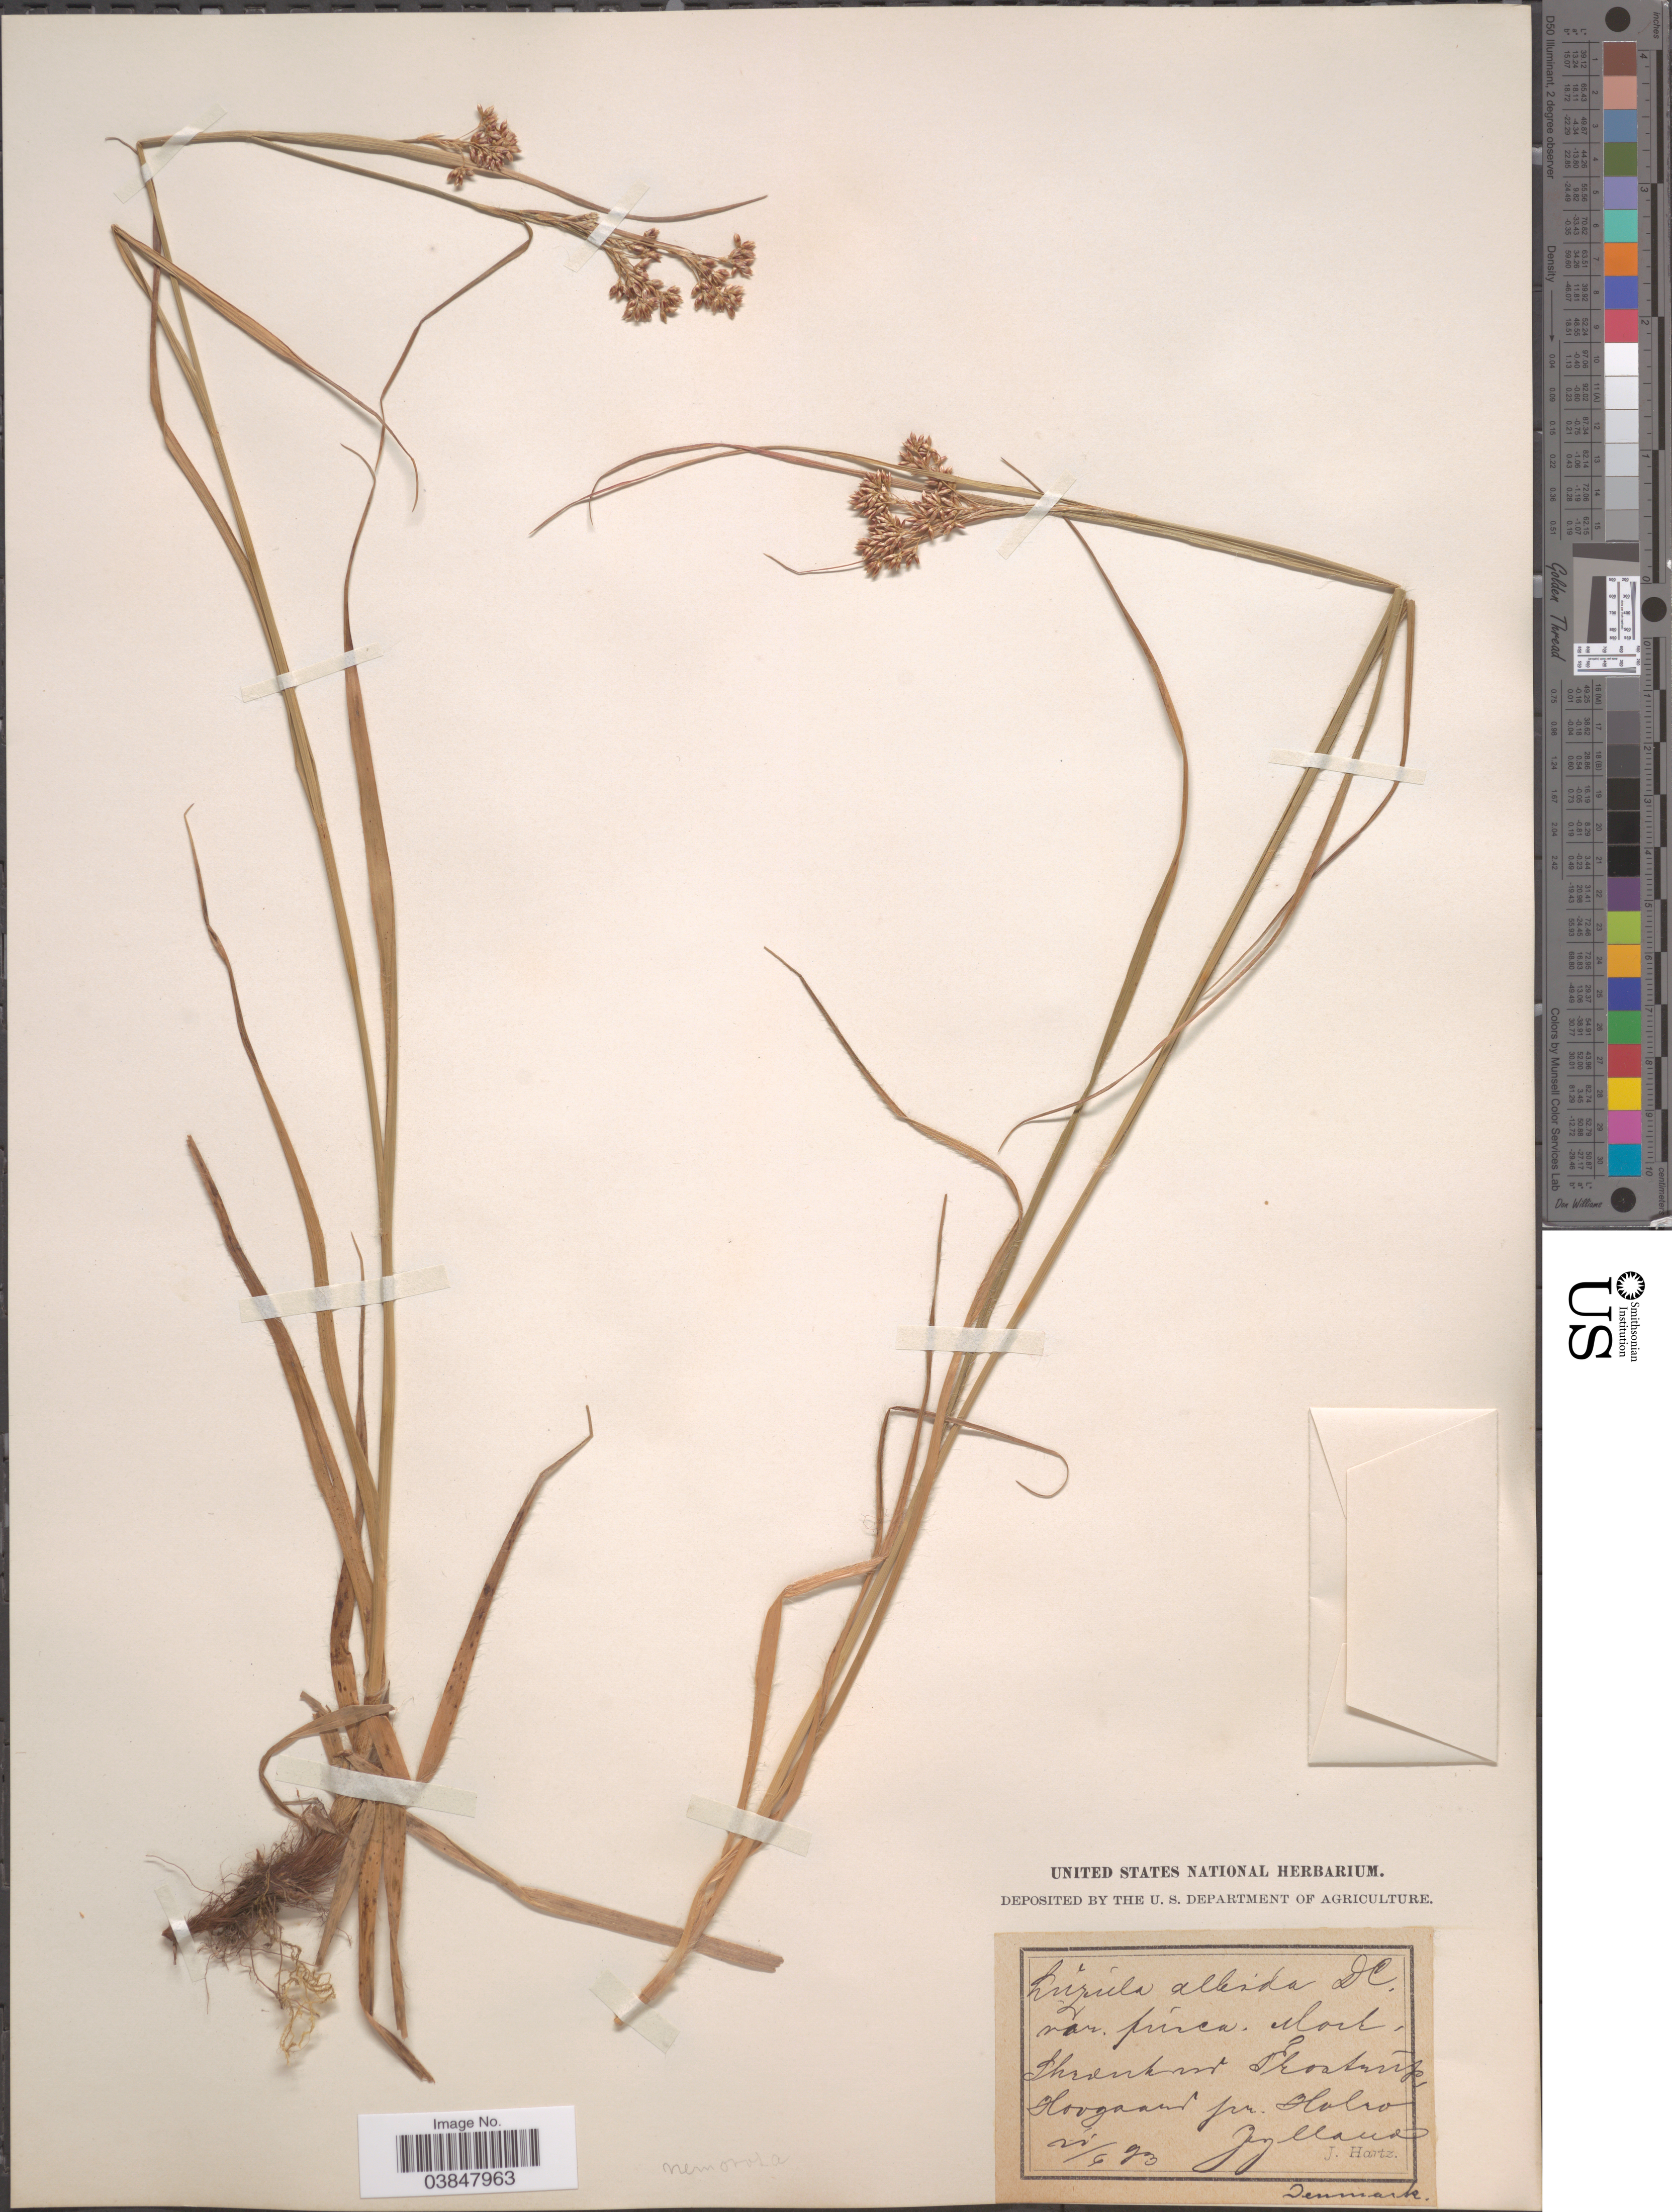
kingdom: Plantae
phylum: Tracheophyta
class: Liliopsida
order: Poales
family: Juncaceae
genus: Luzula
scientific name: Luzula luzuloides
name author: (Lam.) Dandy & Wilmott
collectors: J. Hartz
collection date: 1903-04-20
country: Denmark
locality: Ihrrenkant Torstrup. Hovgård pr. Hobro. [interpreted]